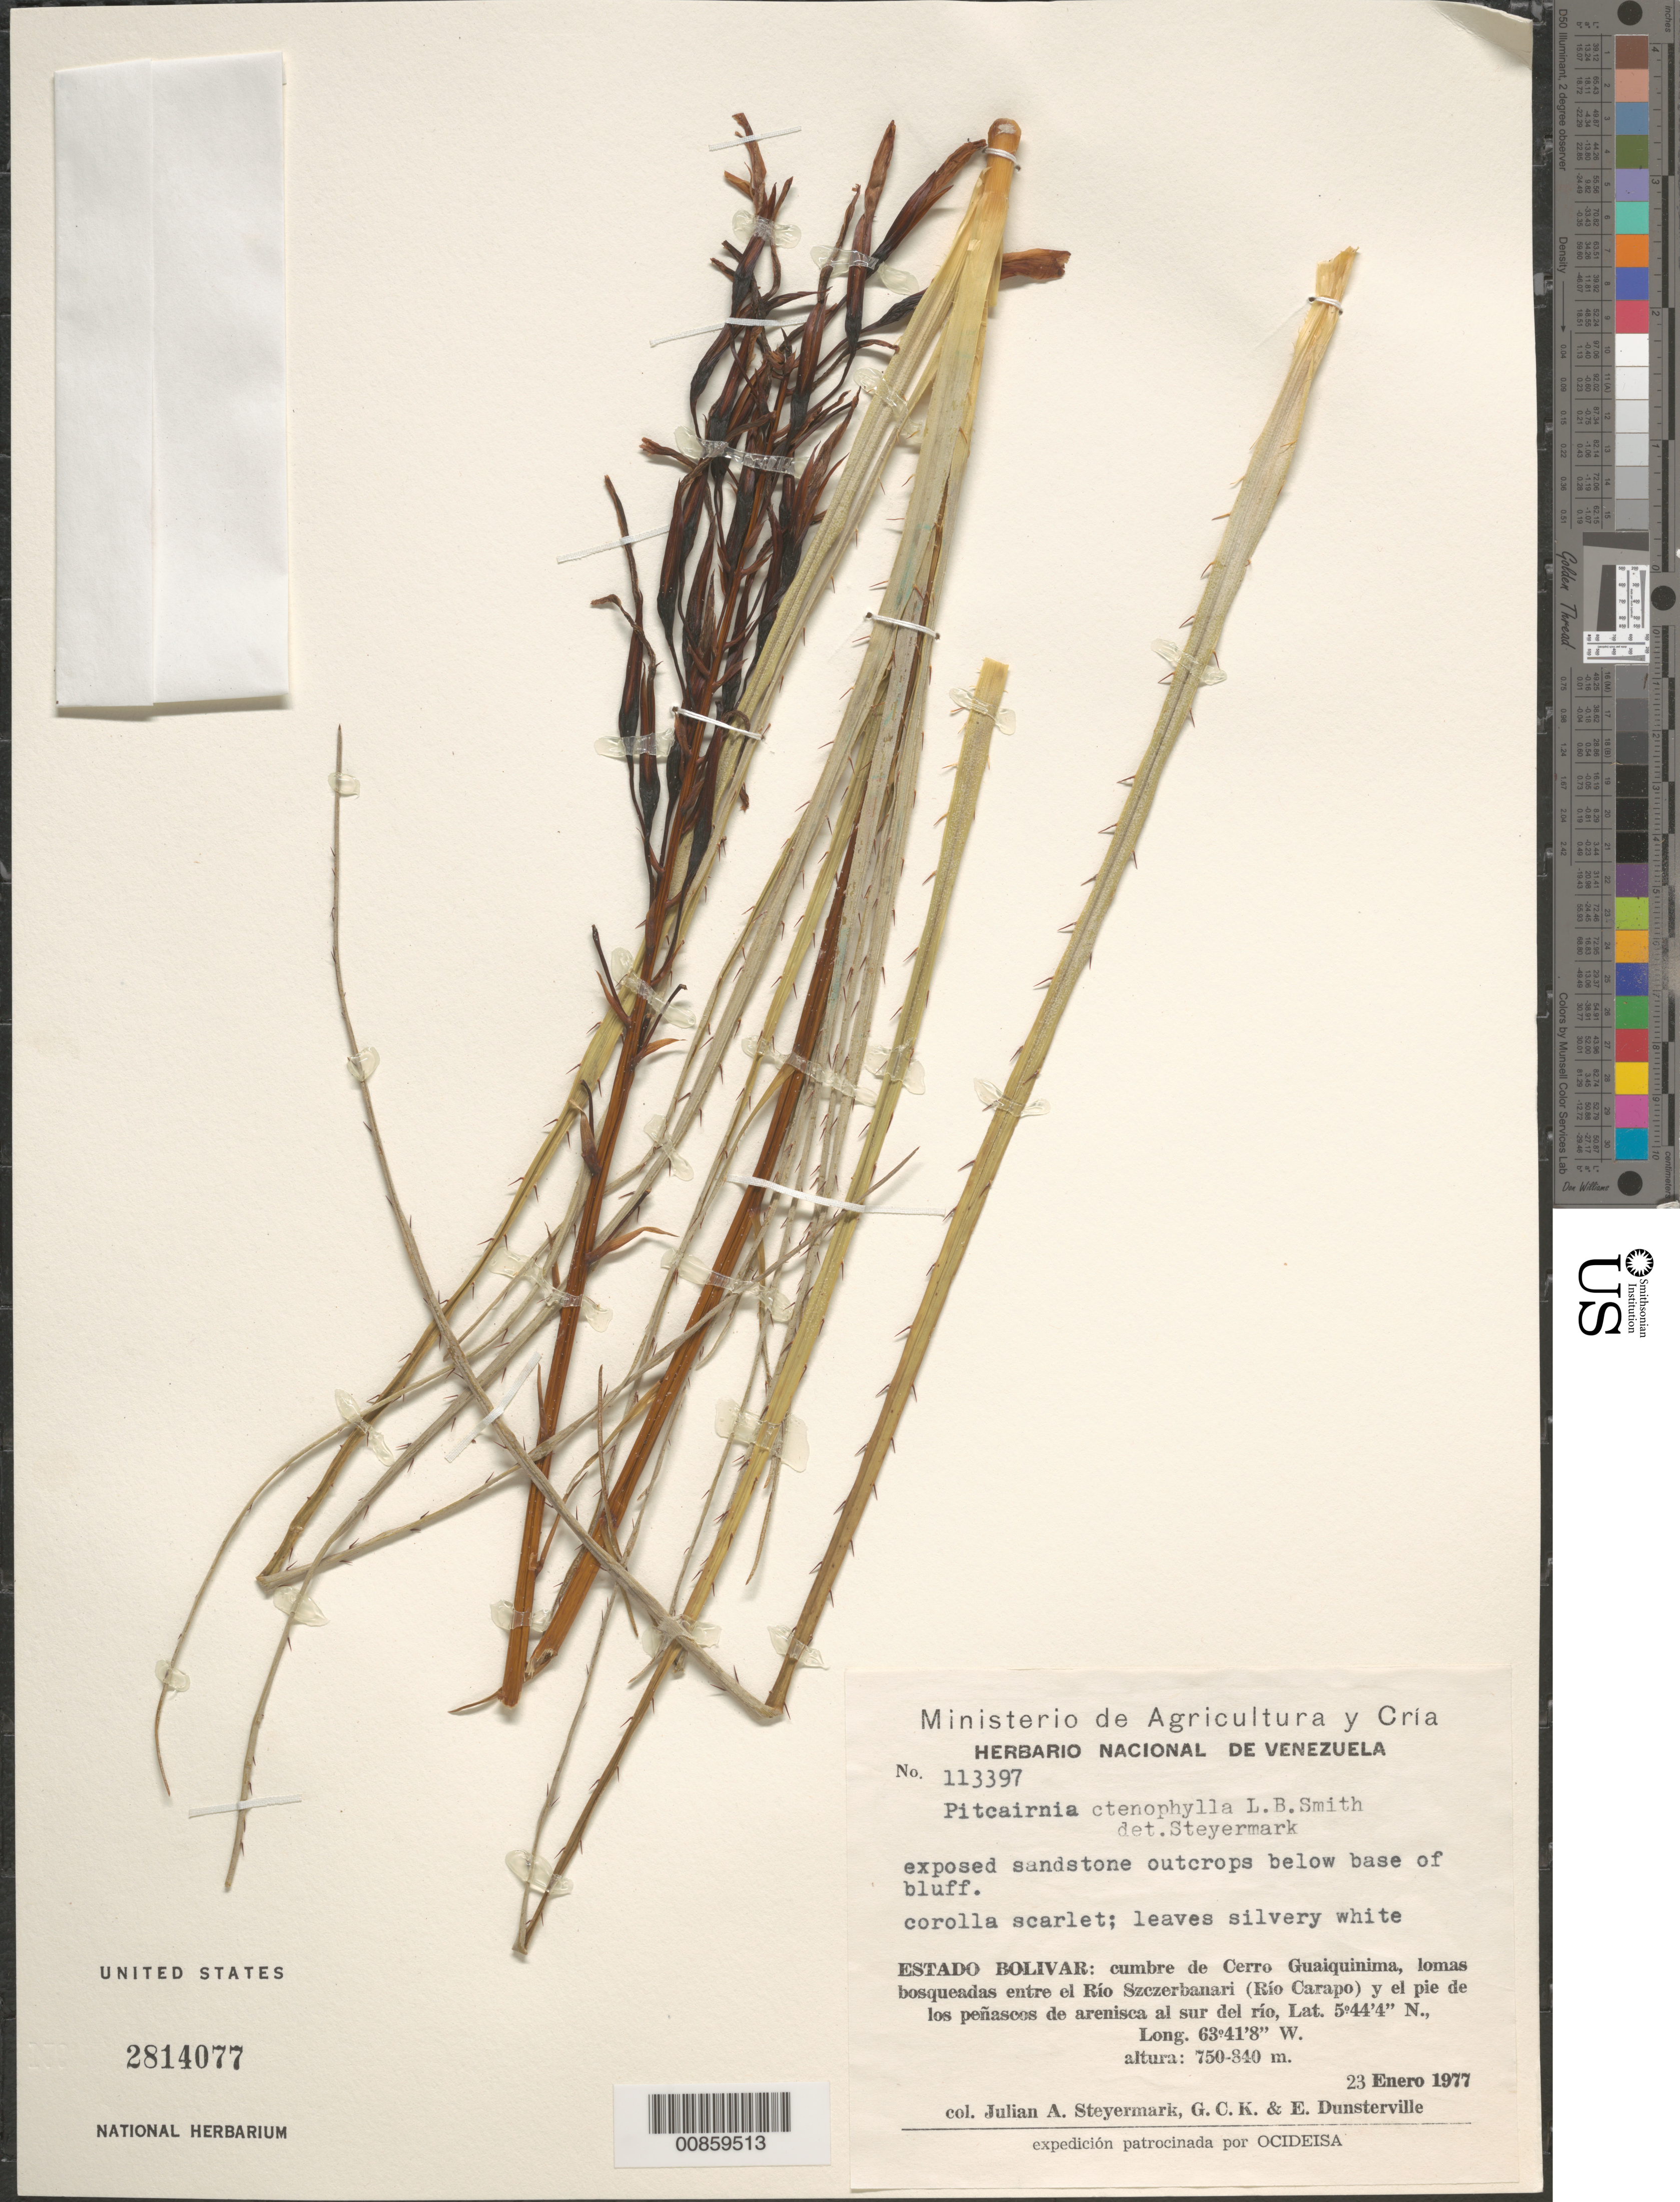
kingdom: Plantae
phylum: Tracheophyta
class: Liliopsida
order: Poales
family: Bromeliaceae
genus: Pitcairnia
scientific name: Pitcairnia ctenophylla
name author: L.B. Sm. in Gleason & Killip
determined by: Steyermark, Julian A., (VEN)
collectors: J. Steyermark, G. C. K. Dunsterville & E. Dunsterville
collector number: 113397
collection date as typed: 23-Jan-77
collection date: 1977-01-23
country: Venezuela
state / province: Bolívar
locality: Cerro Guaiquinima, entre Río Szczerbanari (Río Carapo) y el pie de los penascos de arenisca al sur del río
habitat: Cumbre del cerro, lomas bosqueadas entre el río y el pié de los peñascos de arenisca al S del río; exposed sandstone outcrops below base of bluff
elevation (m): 750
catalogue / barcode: US 2814077